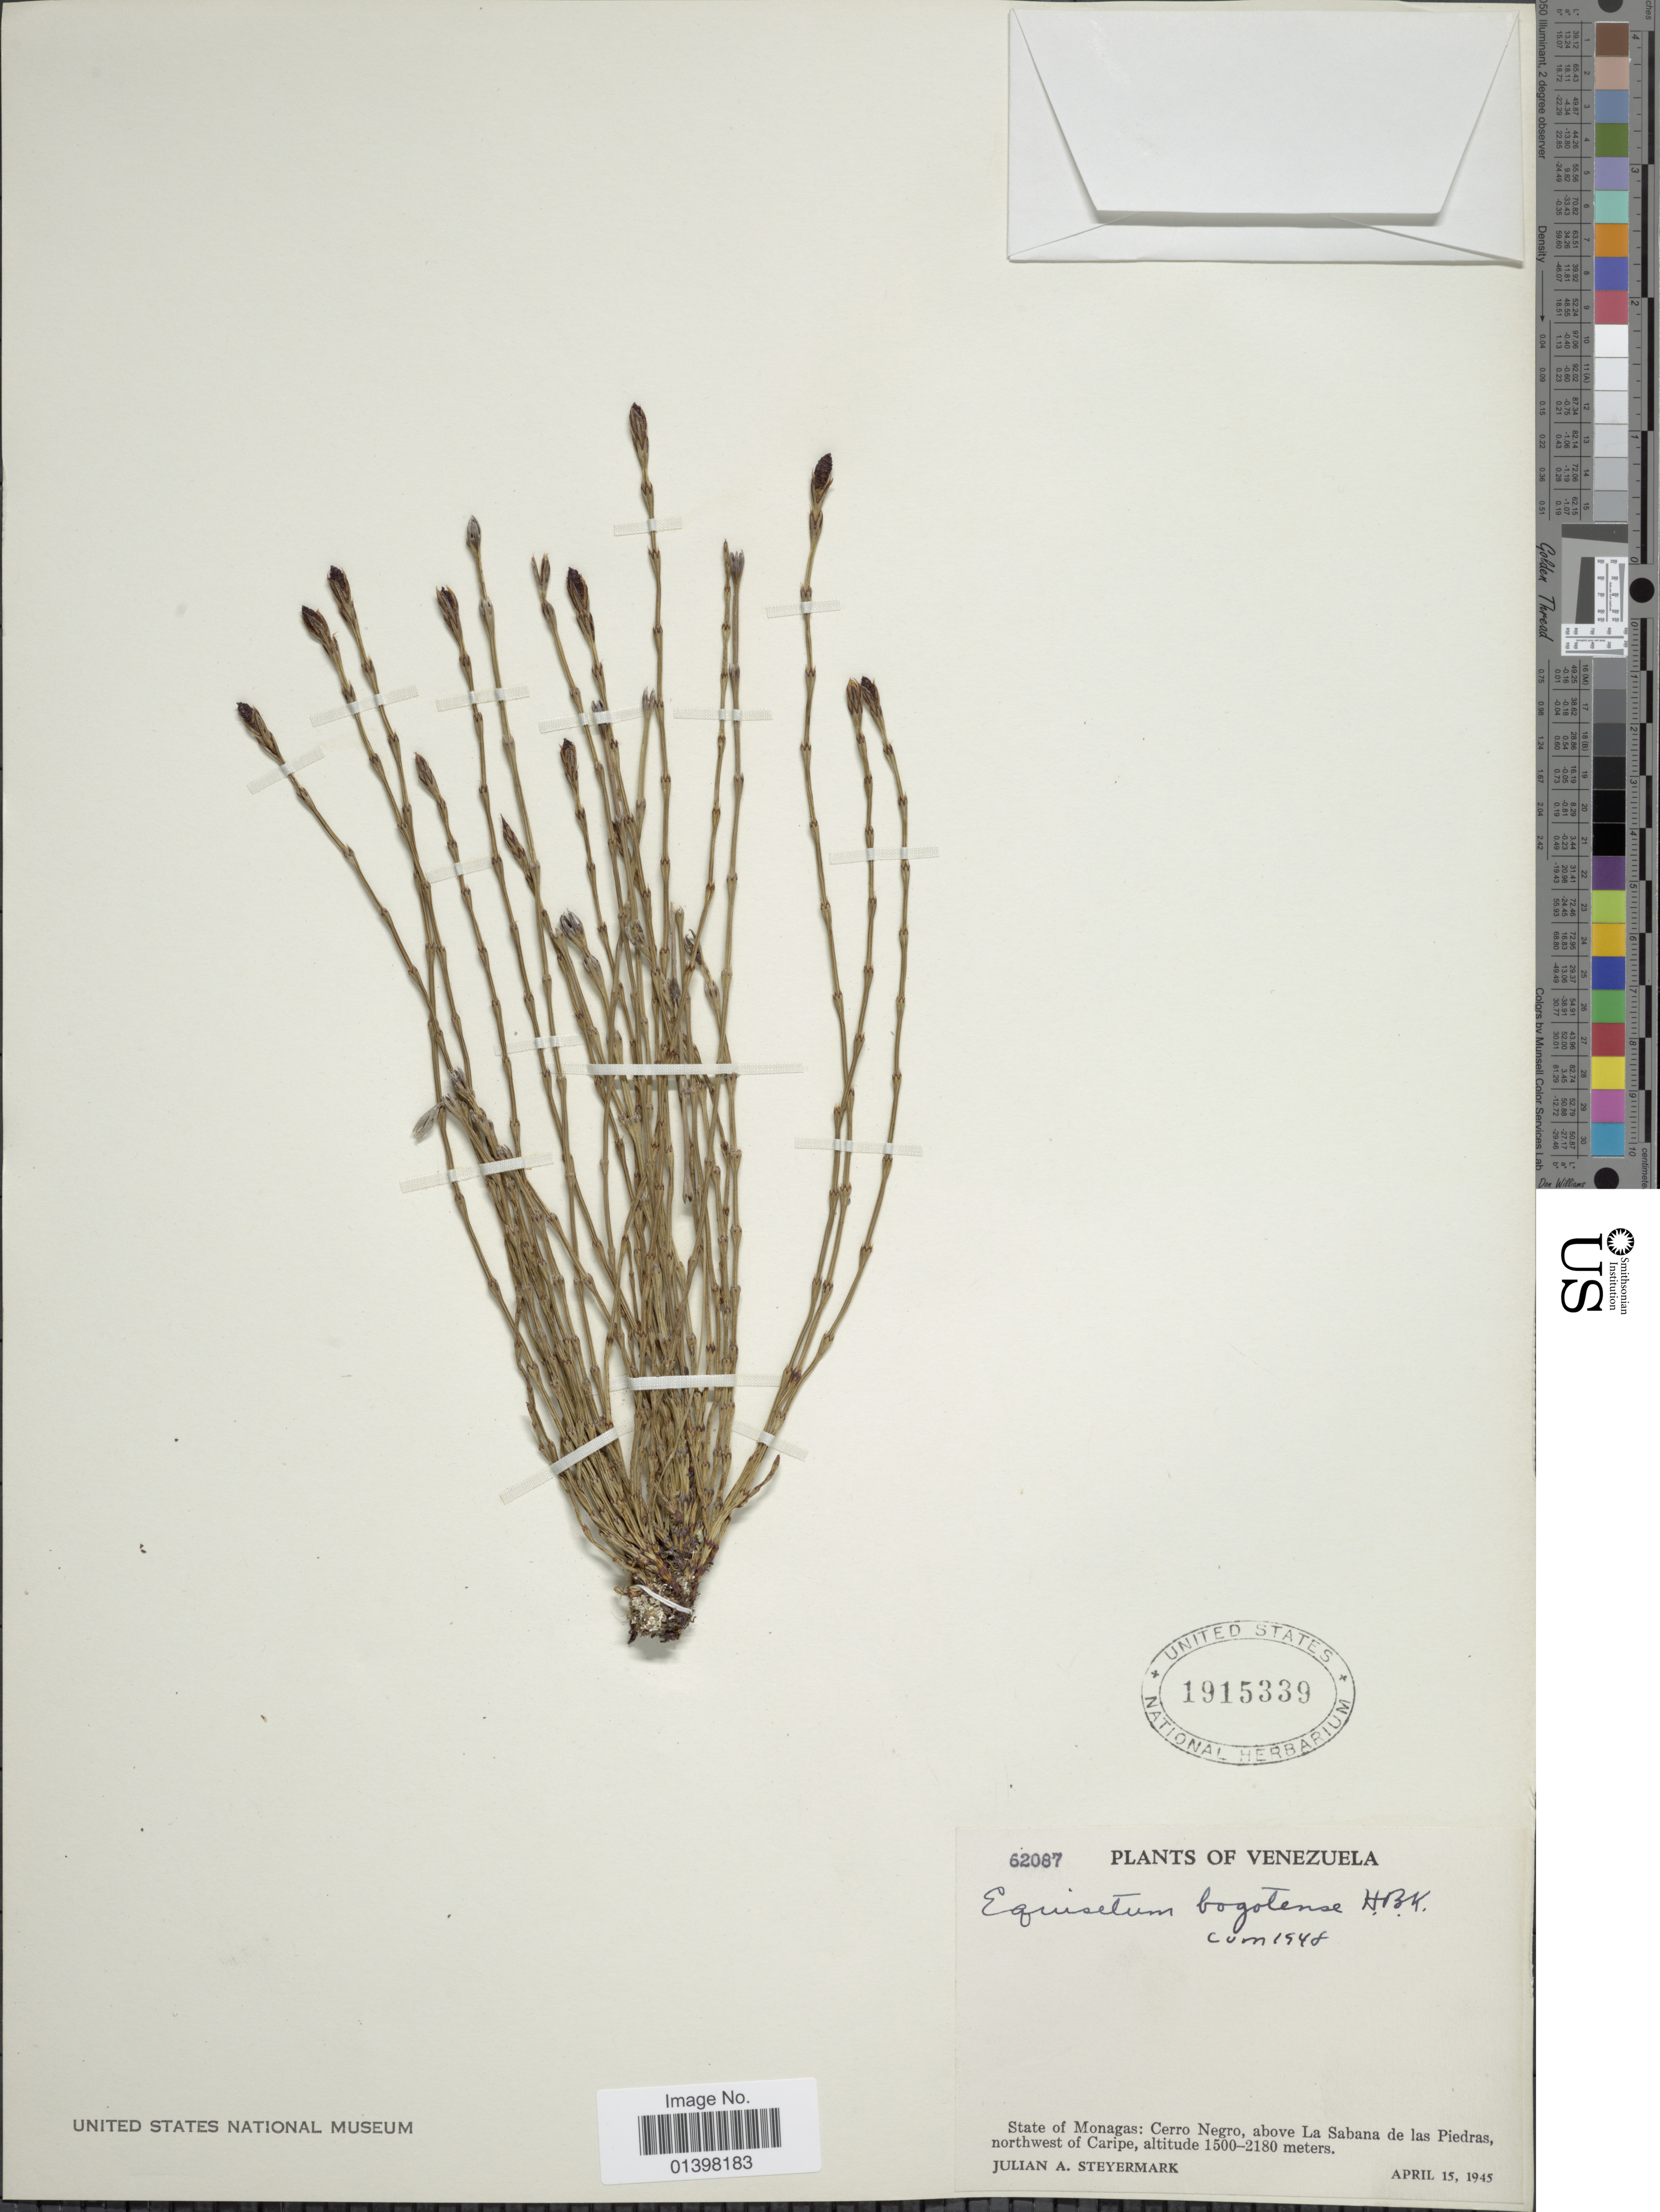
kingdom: Plantae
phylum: Tracheophyta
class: Polypodiopsida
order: Equisetales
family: Equisetaceae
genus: Equisetum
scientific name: Equisetum bogotense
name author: Kunth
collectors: J. Steyermark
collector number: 62087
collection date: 1945-04-15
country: Venezuela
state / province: Monagas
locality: Cerro Negro, above La Sabana de las Piedras northwest of Caripe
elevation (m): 1500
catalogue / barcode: US 1915339